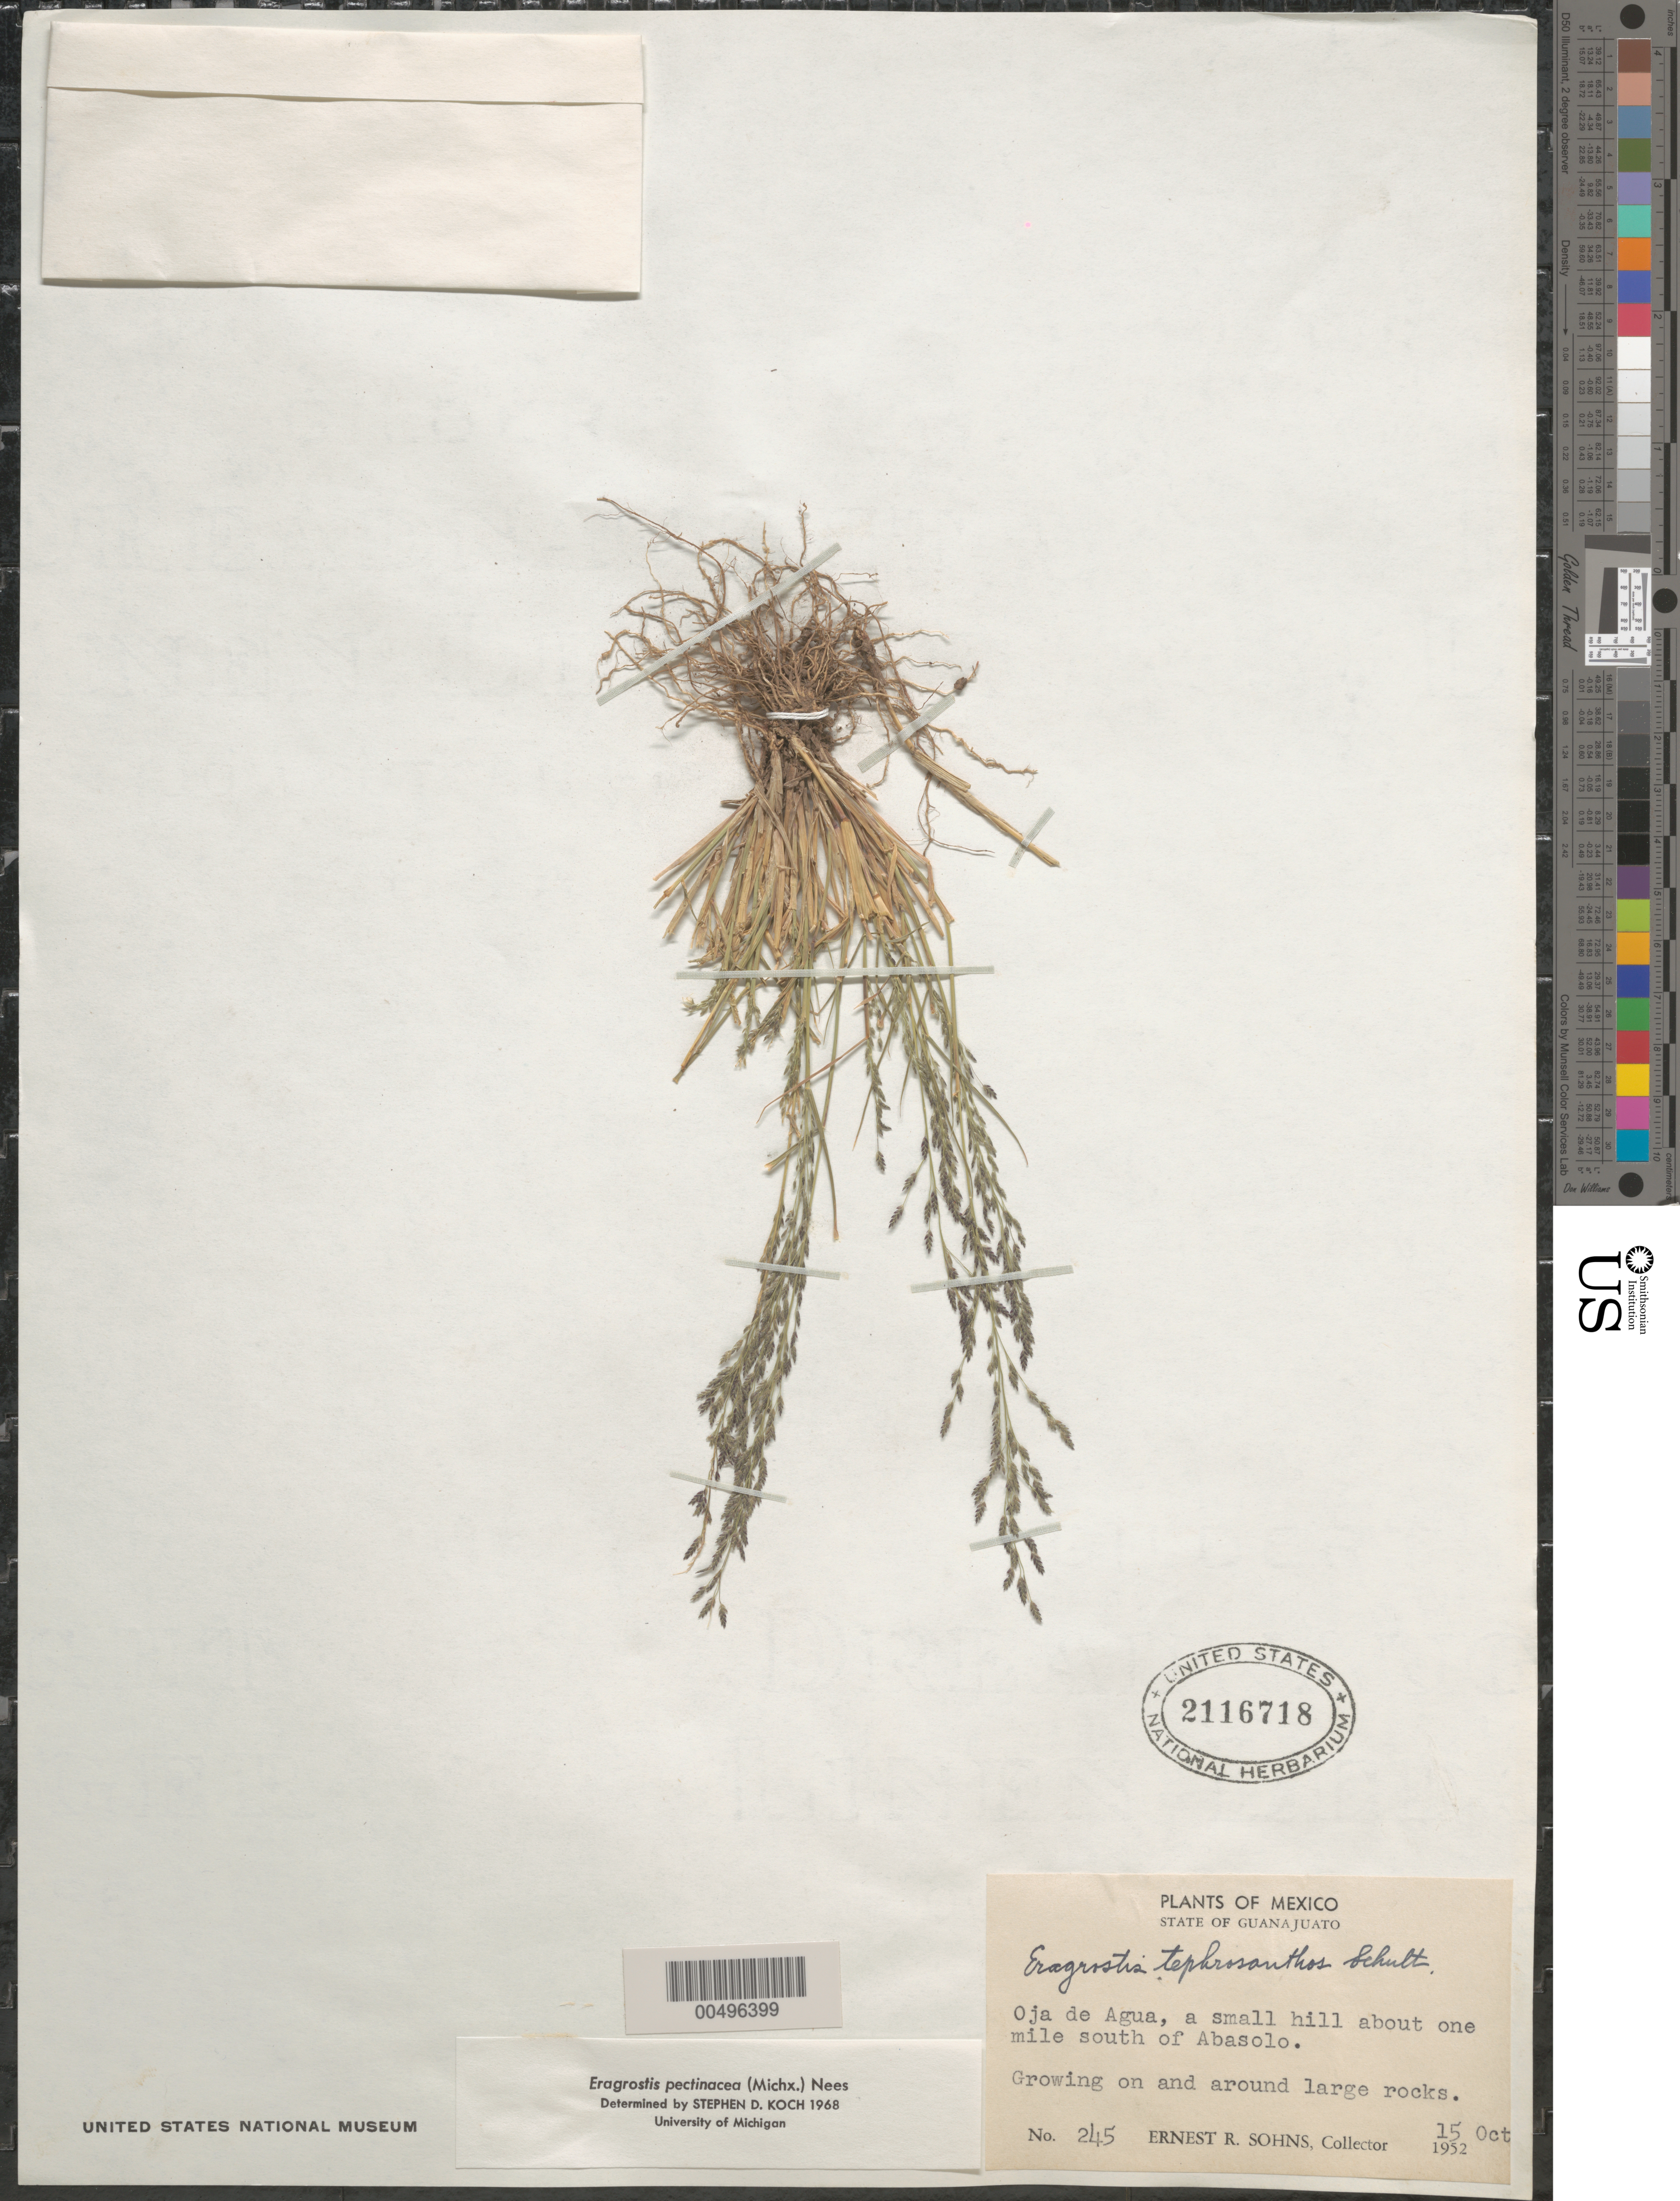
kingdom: Plantae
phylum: Tracheophyta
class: Liliopsida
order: Poales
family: Poaceae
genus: Eragrostis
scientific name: Eragrostis pectinacea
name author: (Michx.) Nees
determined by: Koch, S. D.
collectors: E. R. Sohns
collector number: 245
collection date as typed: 15 Oct 1952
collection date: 1952-10-15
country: Mexico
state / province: Guanajuato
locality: Oja de Agua, about 1 mi S of Abasolo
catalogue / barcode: US 3116718